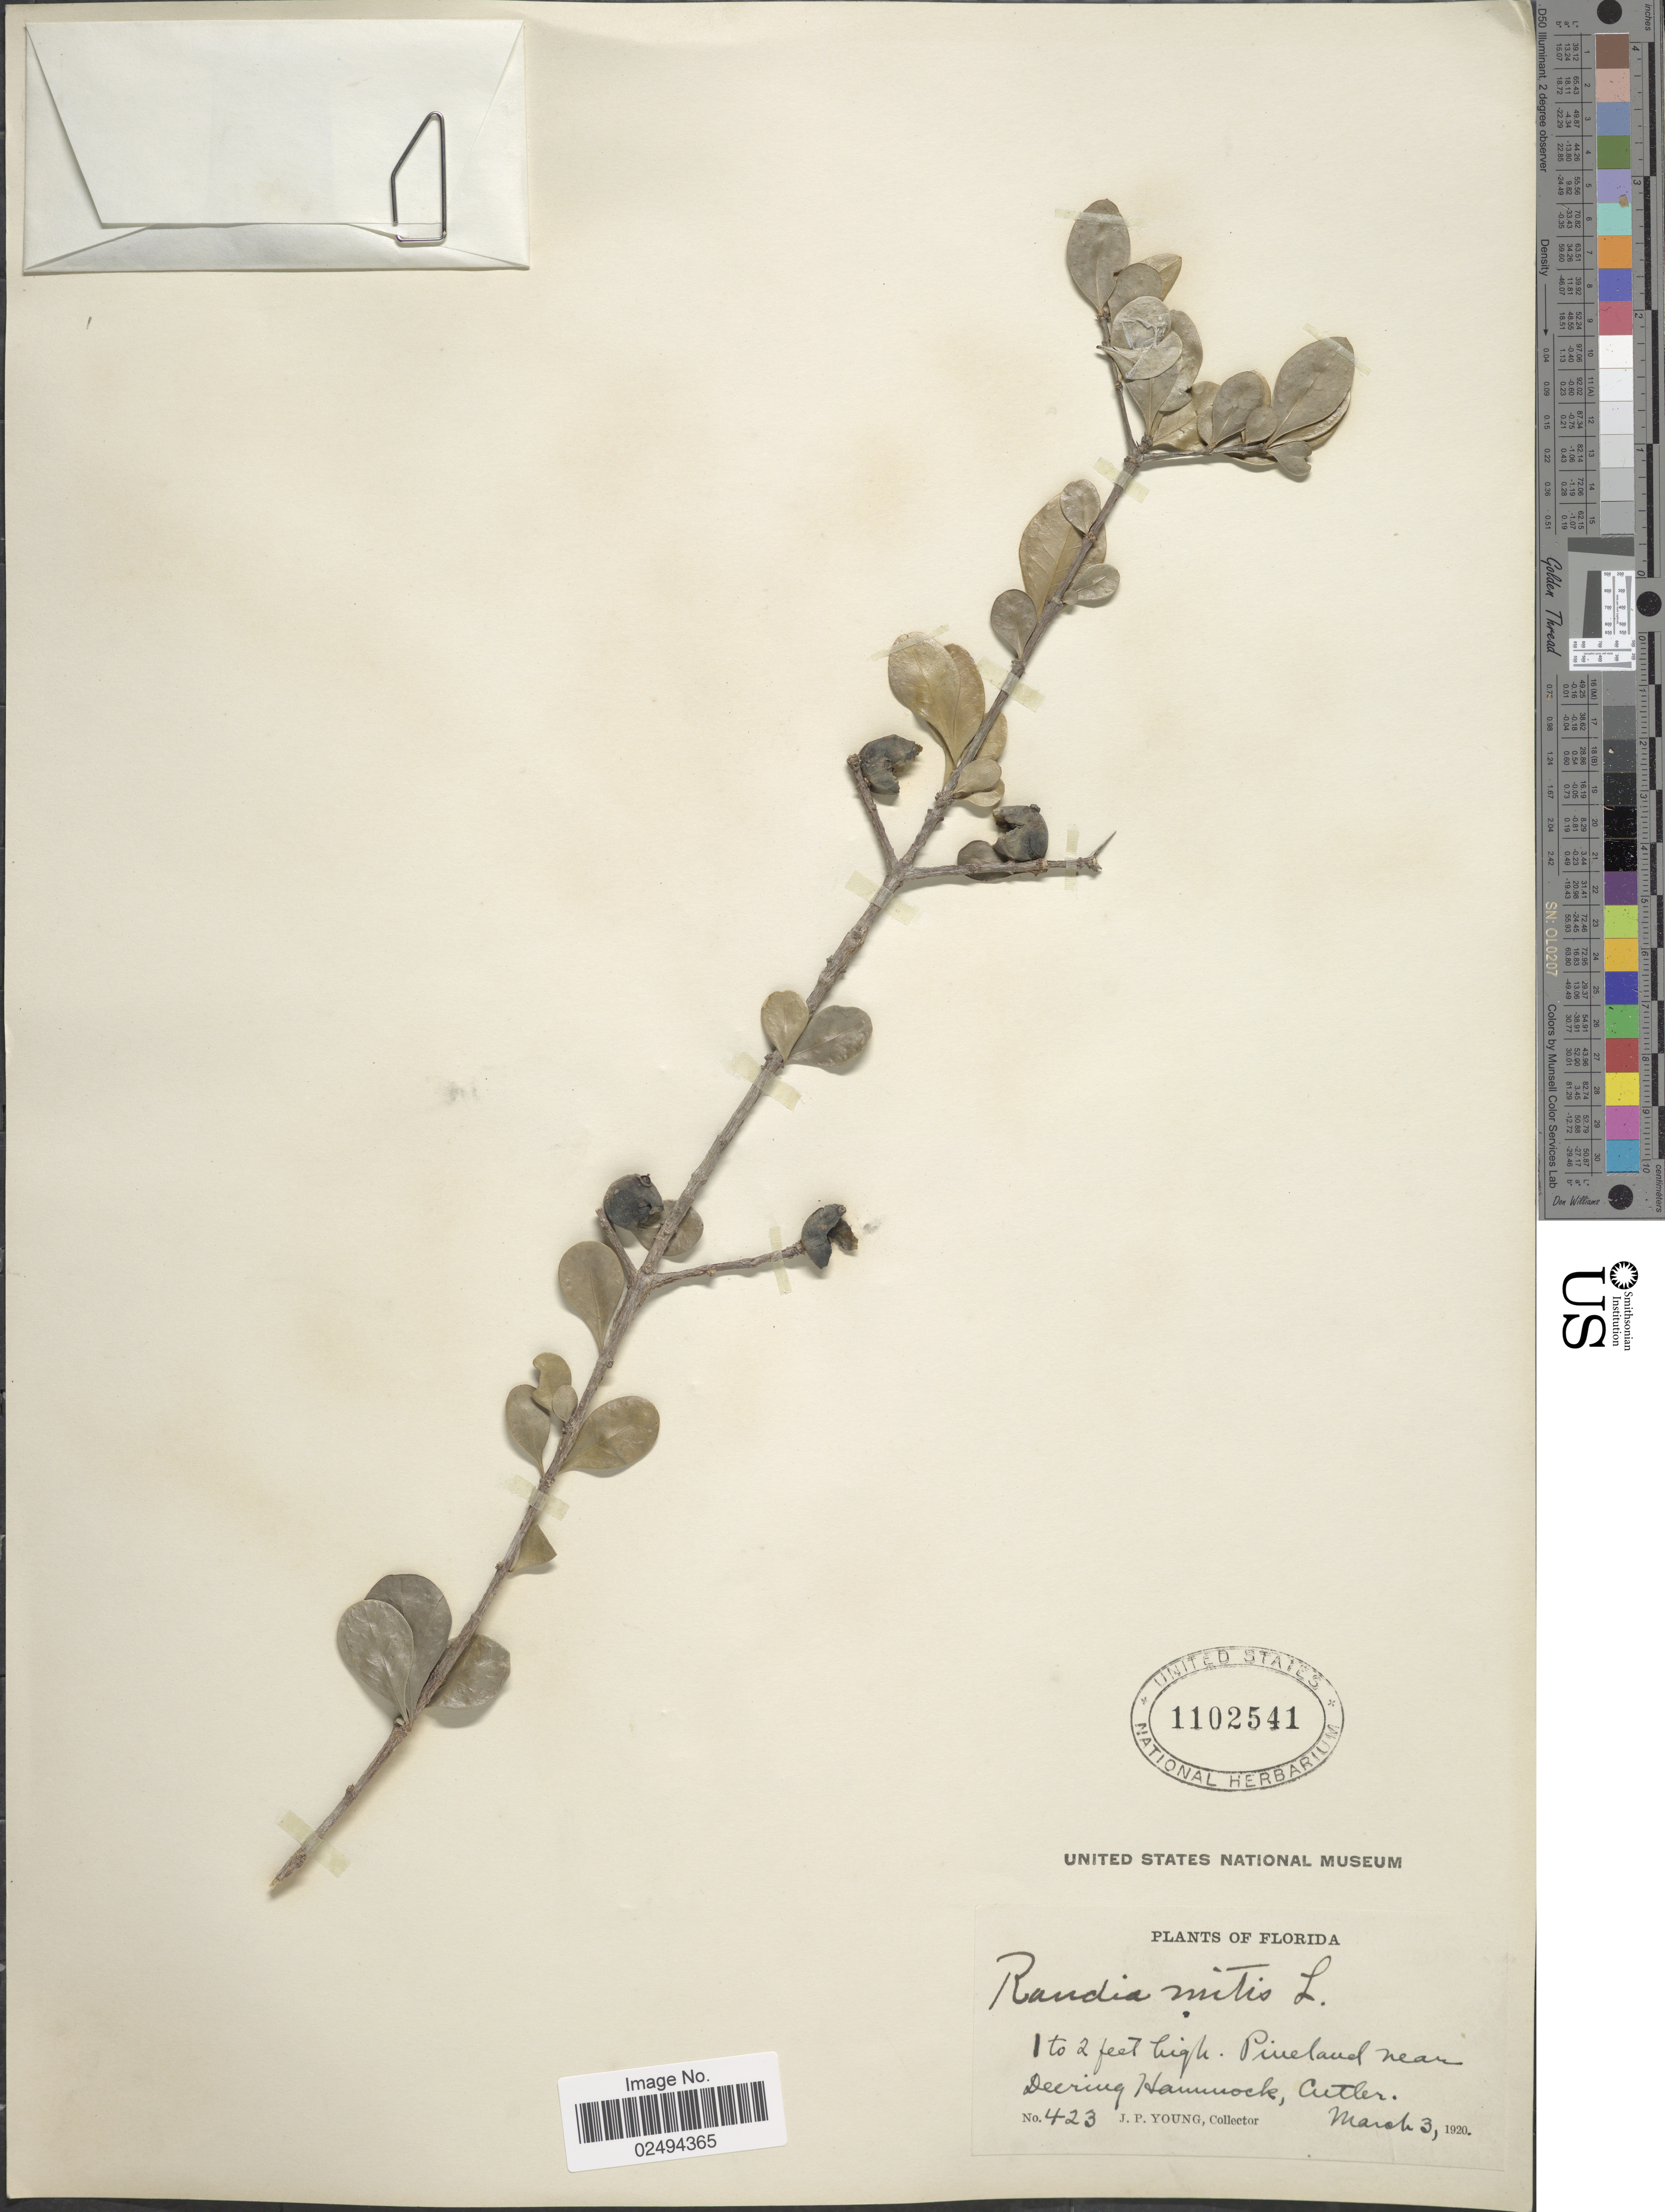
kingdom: Plantae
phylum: Tracheophyta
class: Magnoliopsida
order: Gentianales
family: Rubiaceae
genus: Randia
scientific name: Randia aculeata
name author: L.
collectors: J. P. Young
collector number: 423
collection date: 1920-03-03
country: United States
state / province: Florida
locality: Pineland near Deering Hammock, Cutler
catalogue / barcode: US 1102541